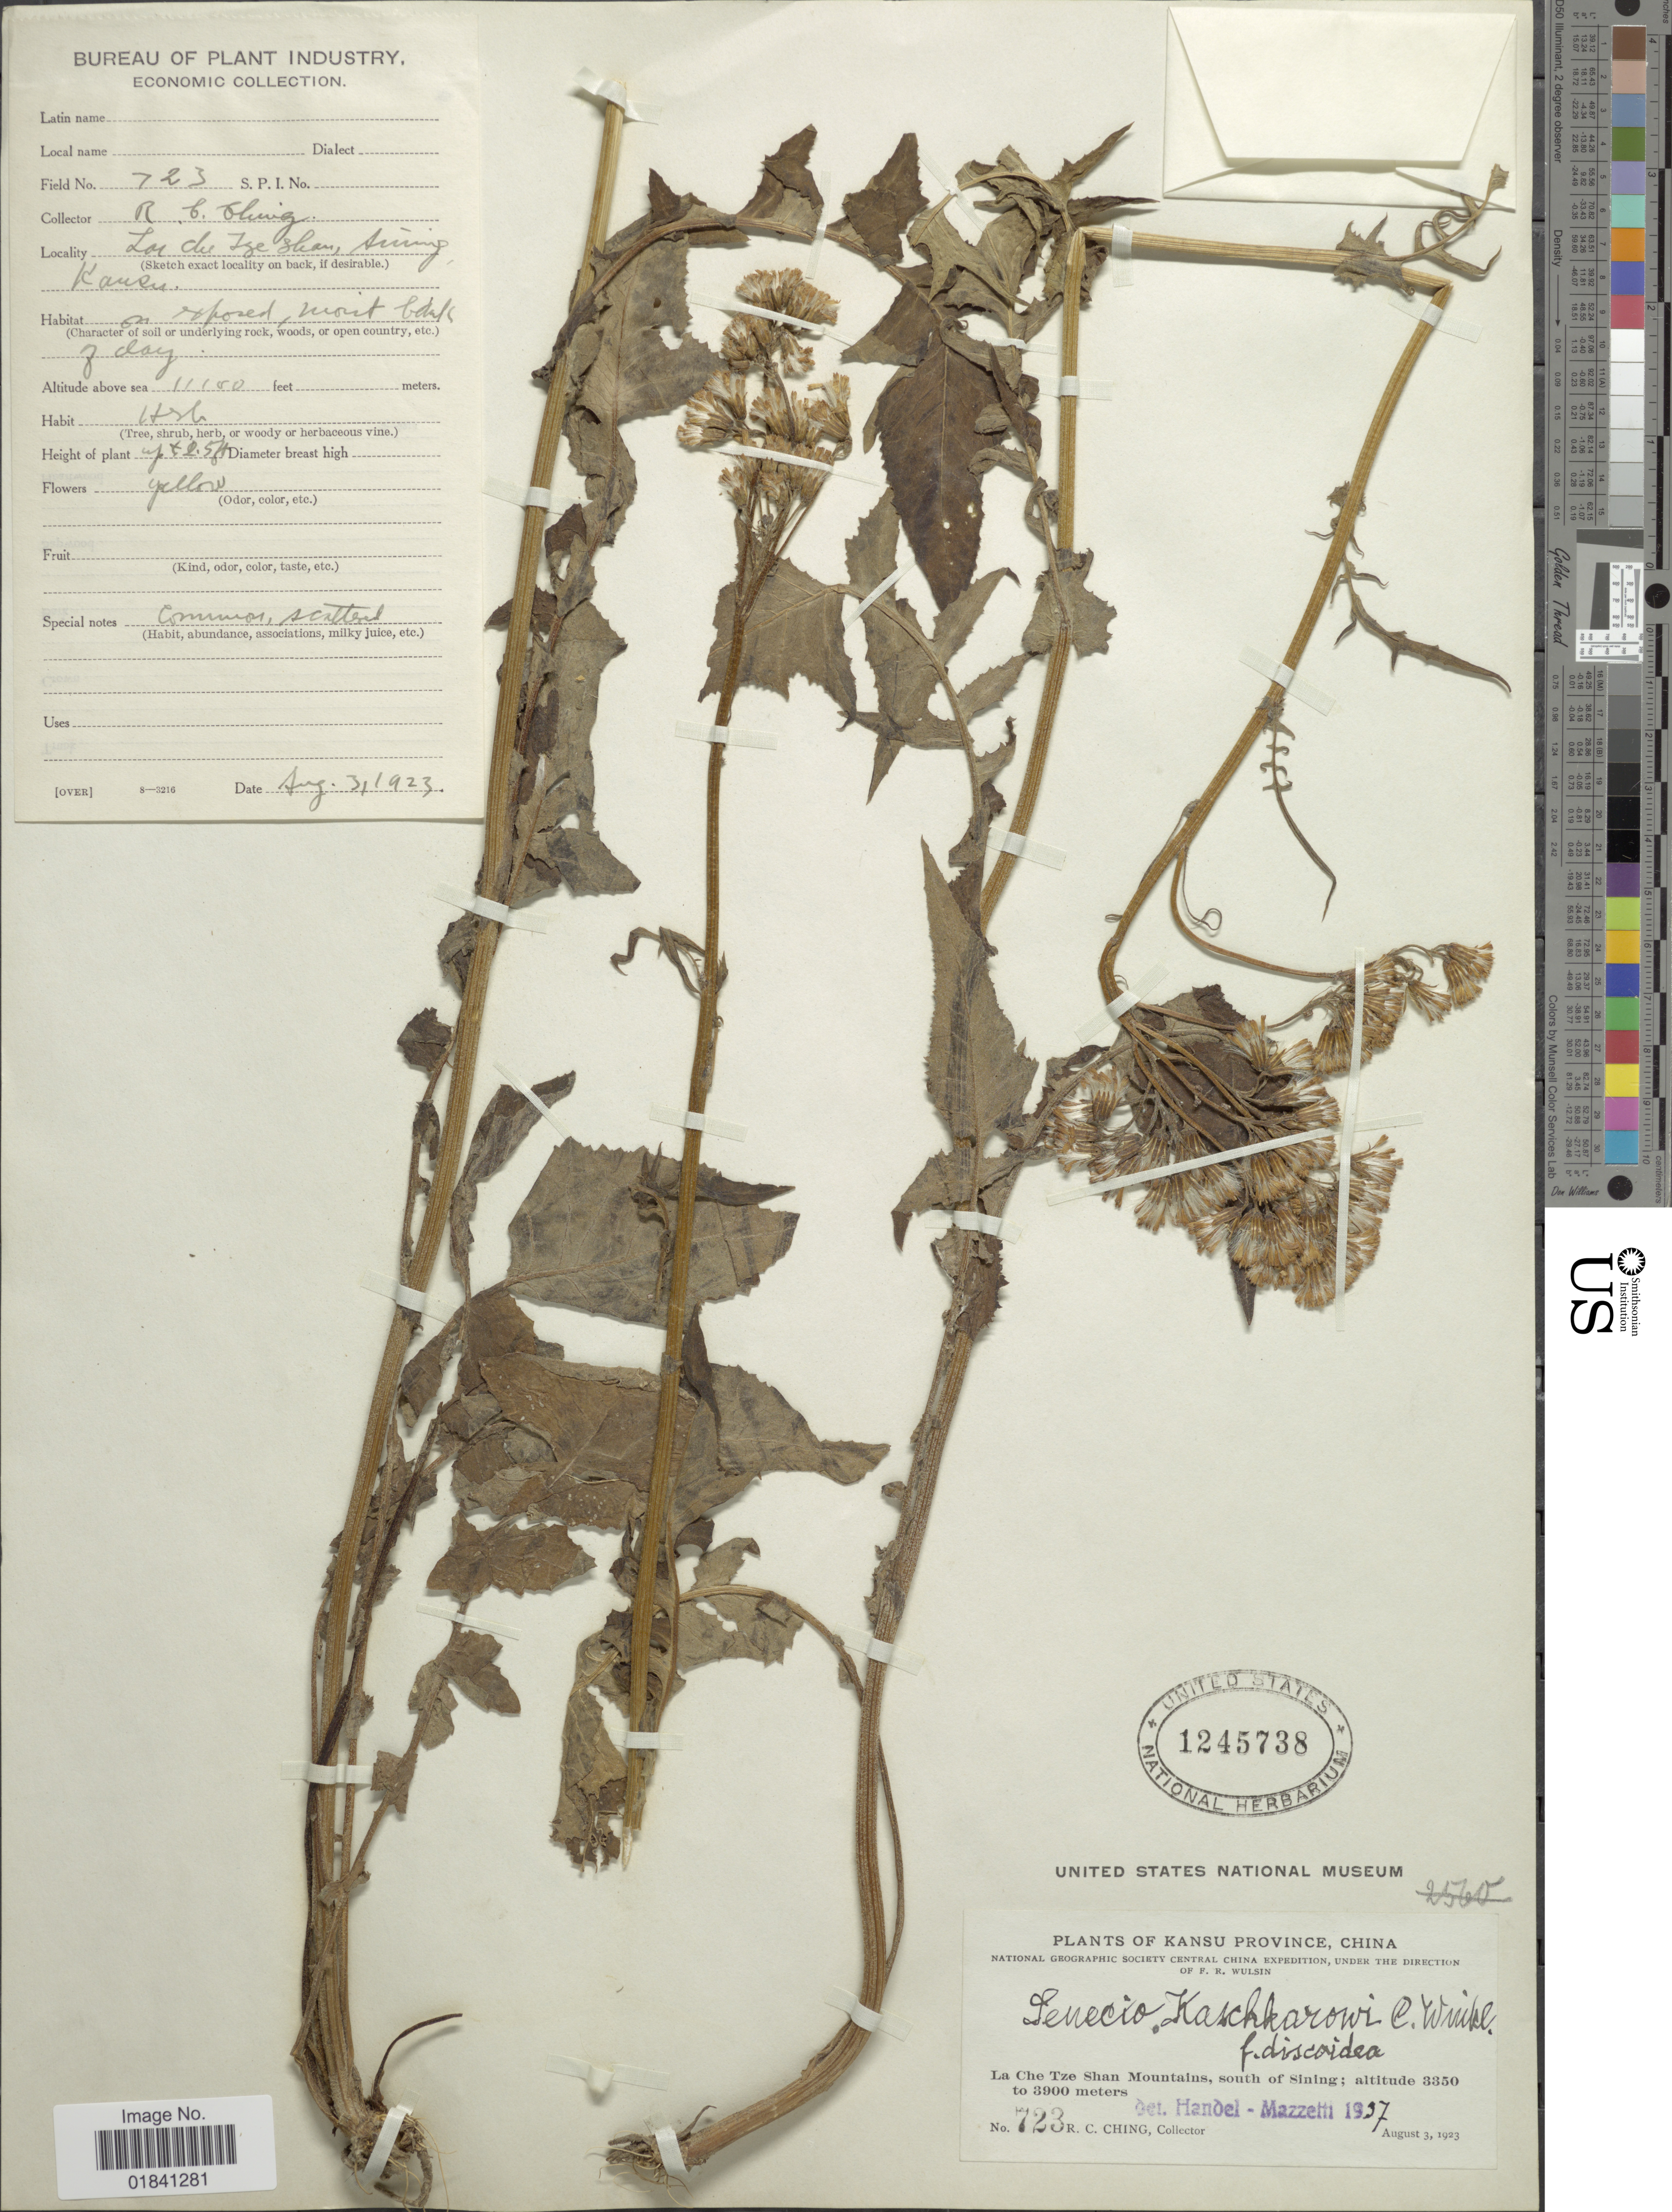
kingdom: Plantae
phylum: Tracheophyta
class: Magnoliopsida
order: Asterales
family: Asteraceae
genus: Senecio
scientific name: Senecio diversipinnus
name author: Ling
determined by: Ren, C.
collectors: R. C. Ching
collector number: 723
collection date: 1923-08-03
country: China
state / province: Gansu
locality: Kansu Province. La Che Tze Shan Mountains, south of Sining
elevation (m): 3350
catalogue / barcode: US 1245738